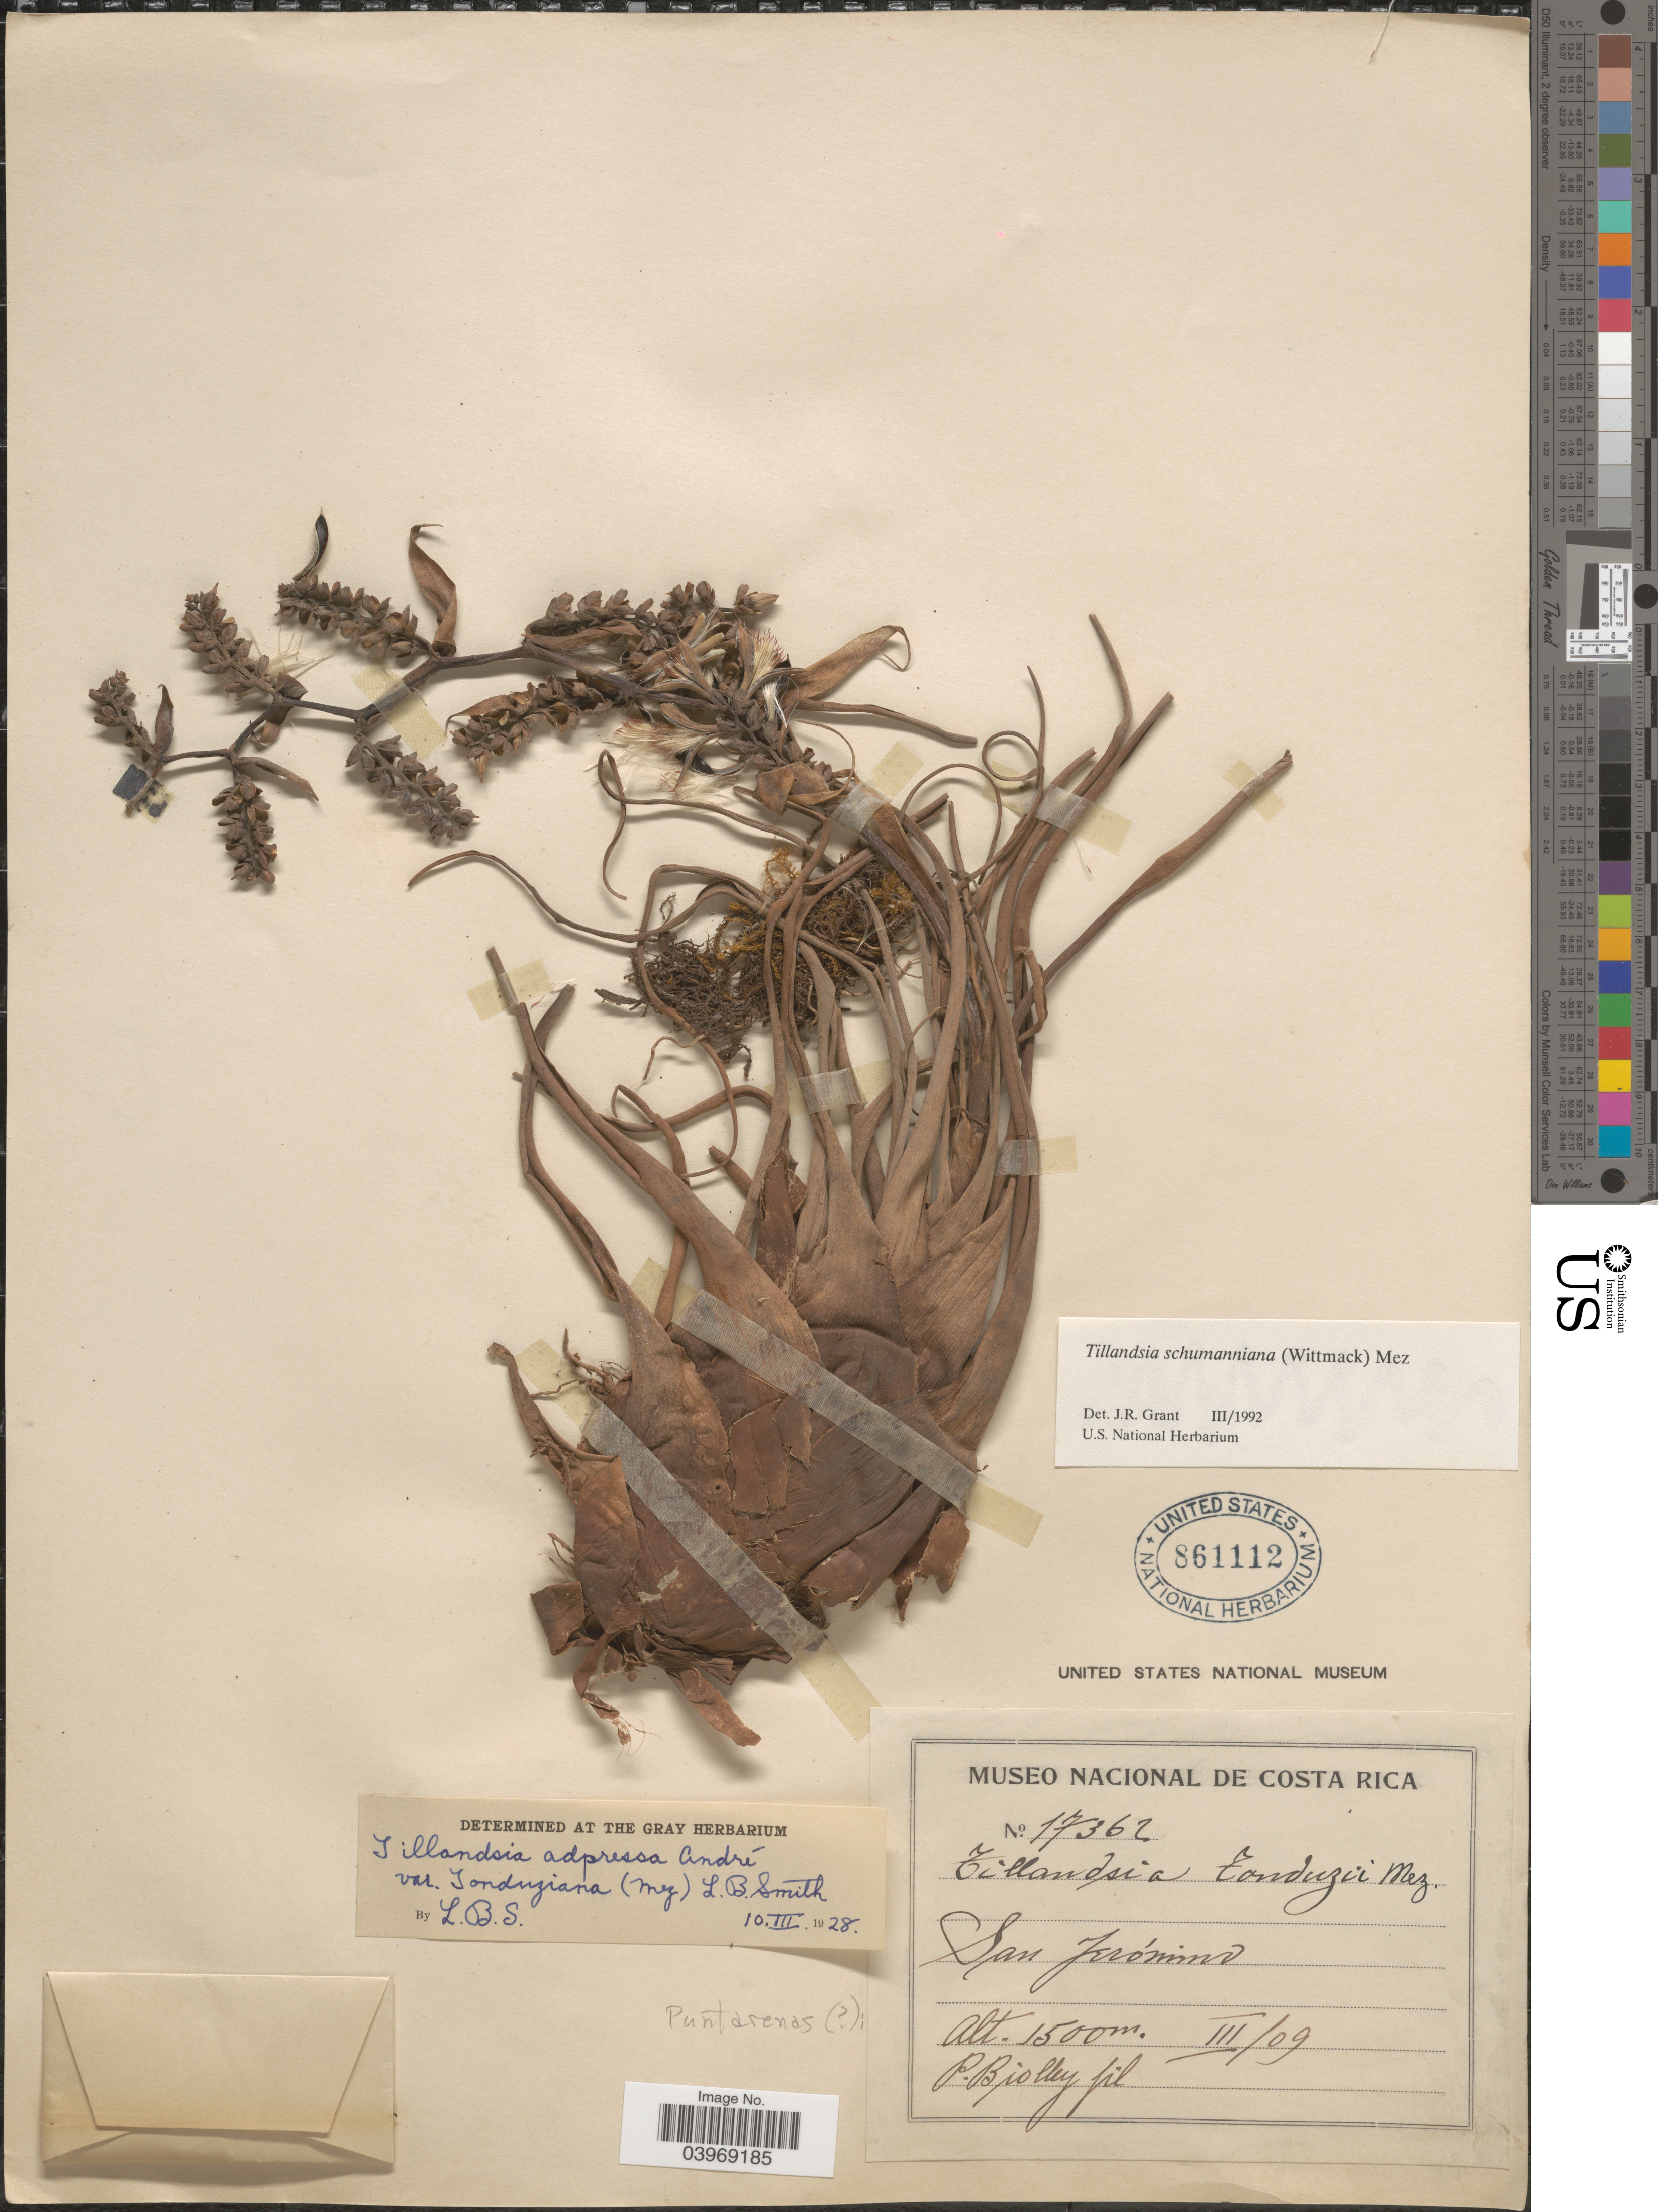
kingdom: Plantae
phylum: Tracheophyta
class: Liliopsida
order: Poales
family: Bromeliaceae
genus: Racinaea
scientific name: Racinaea schumanniana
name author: (Wittm.) J.R. Grant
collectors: P. Biolley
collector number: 17362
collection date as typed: Transcribed d/m/y: /3/9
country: Costa Rica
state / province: Puntarenas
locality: San Jerómino.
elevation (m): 1500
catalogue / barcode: US 861112